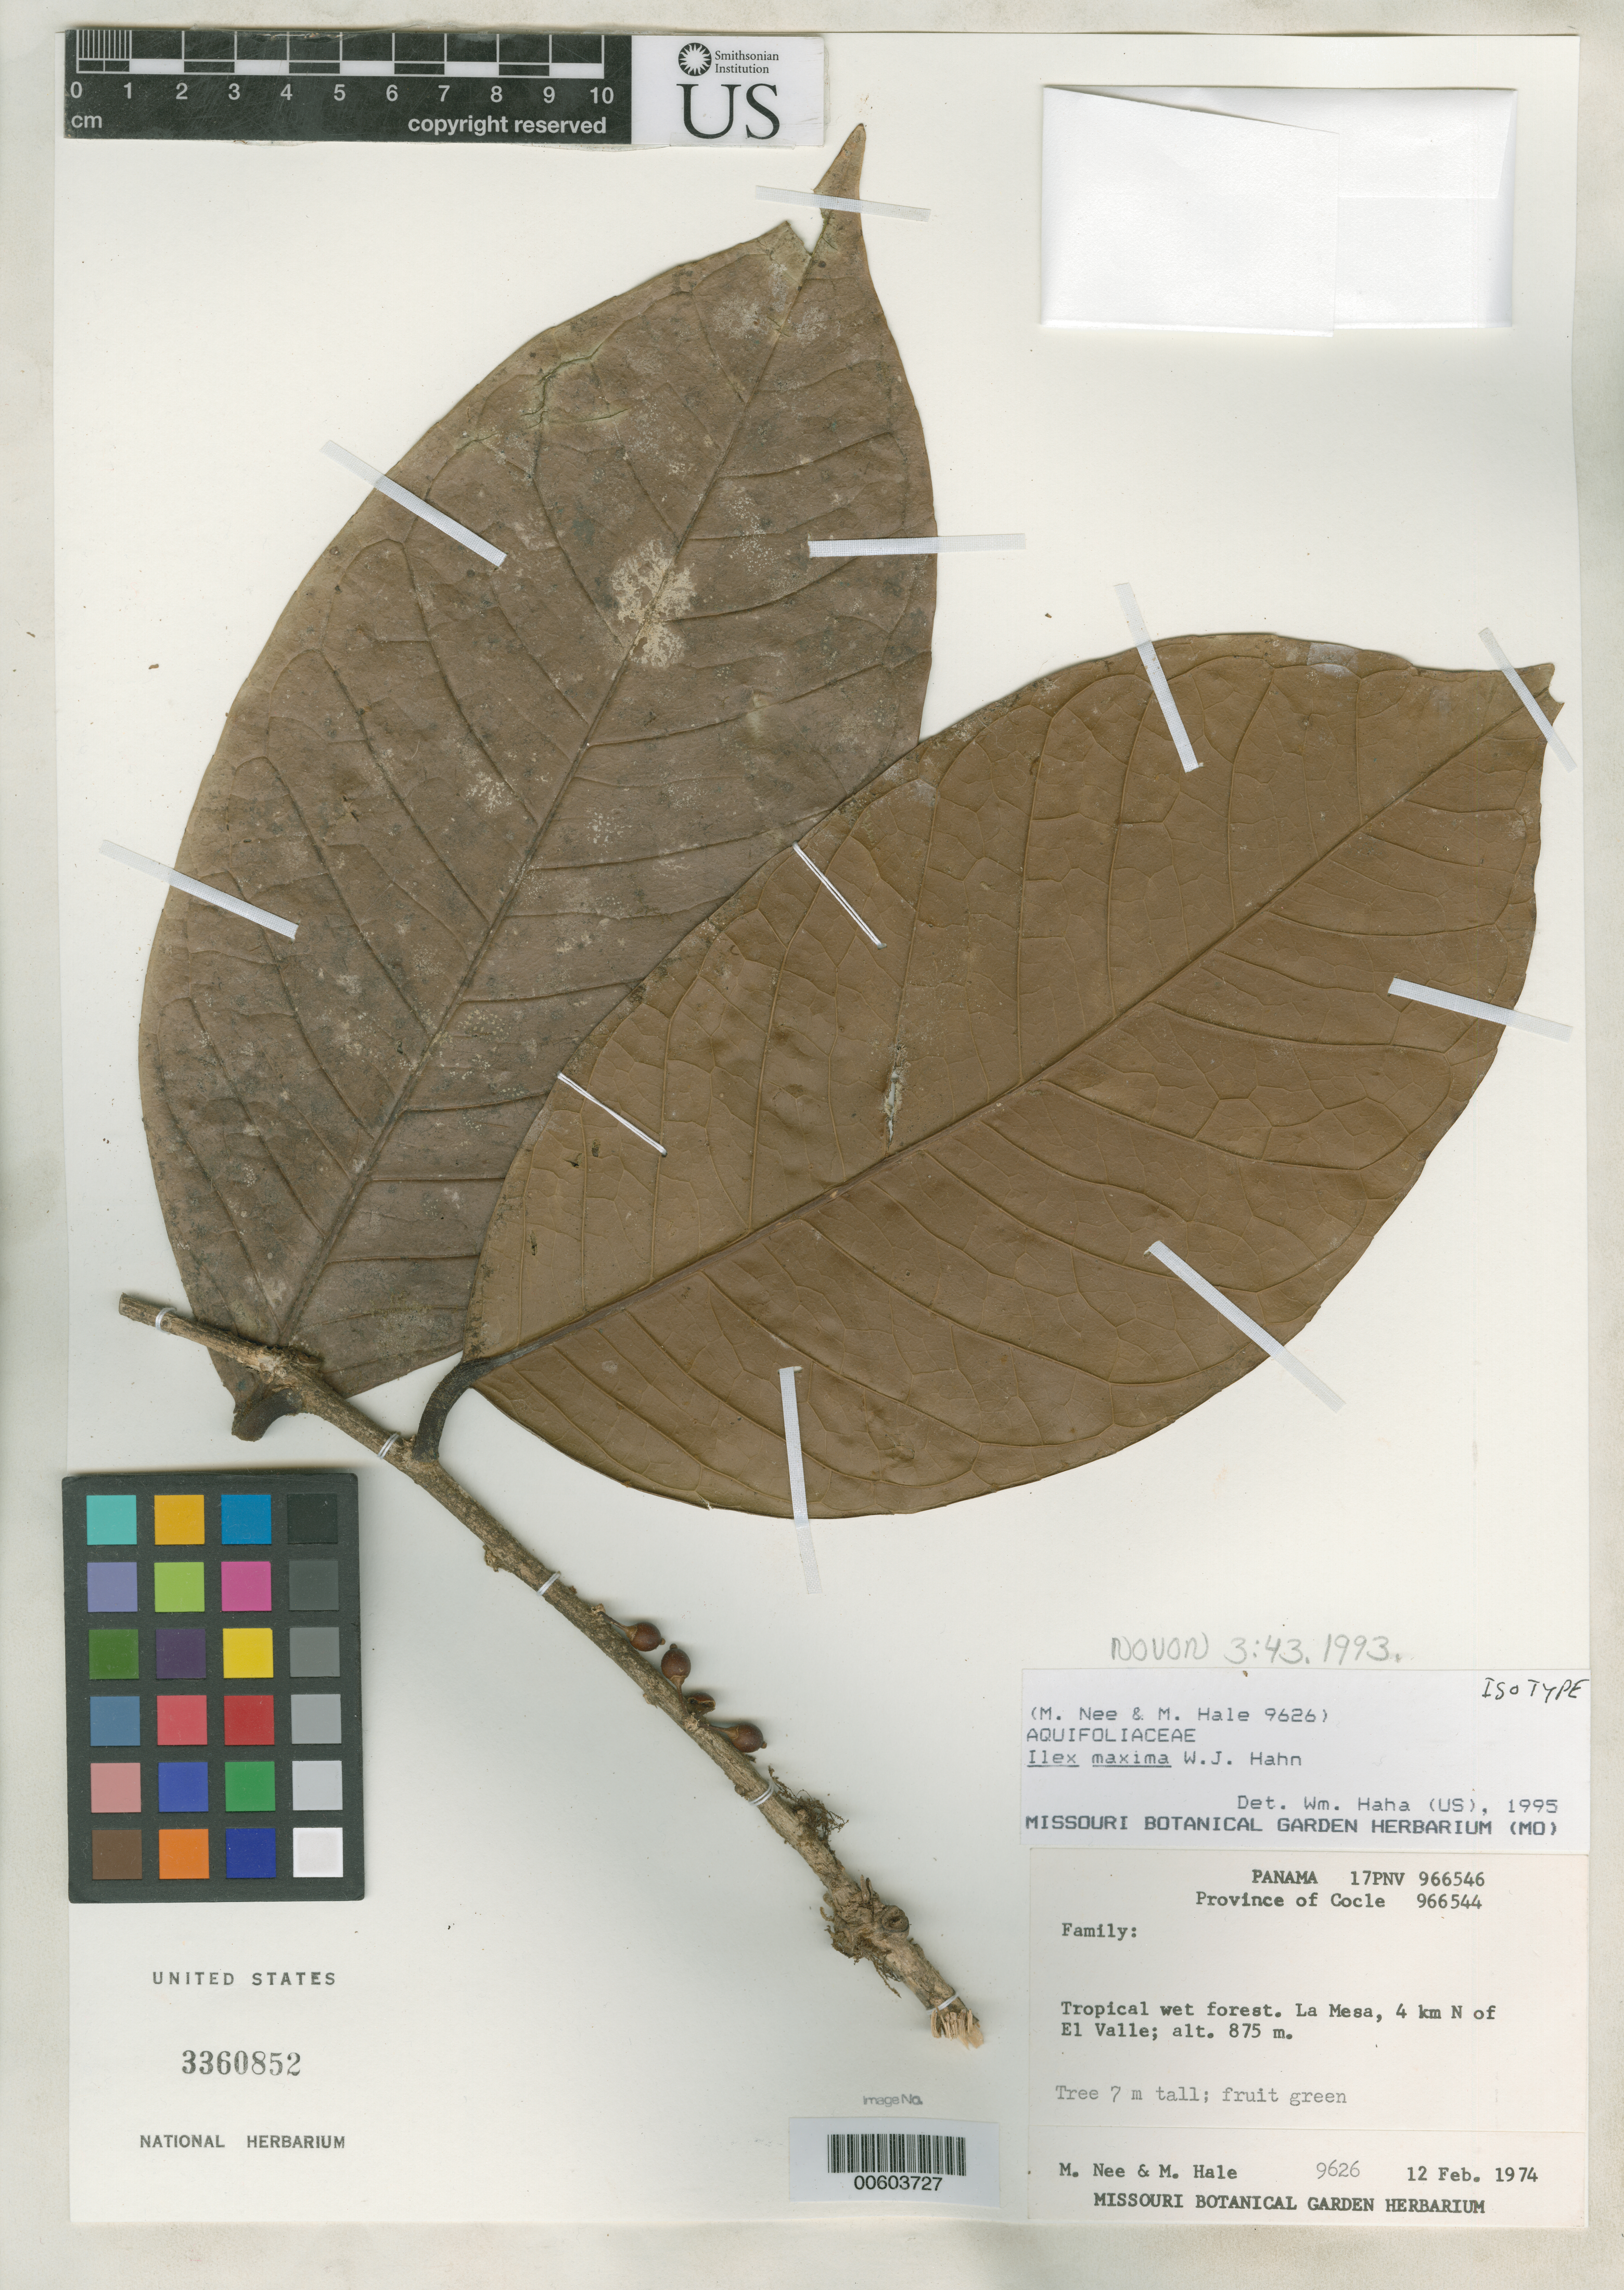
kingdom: Plantae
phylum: Tracheophyta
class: Magnoliopsida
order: Aquifoliales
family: Aquifoliaceae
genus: Ilex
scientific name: Ilex maxima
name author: W.J. Hahn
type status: Isotype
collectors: M. Nee & M. Hale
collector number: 9626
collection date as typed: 12 Feb 1974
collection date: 1974-02-12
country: Panama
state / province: Coclé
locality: La Mesa, 4 km N of el Valle.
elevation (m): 875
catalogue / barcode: US 3360852